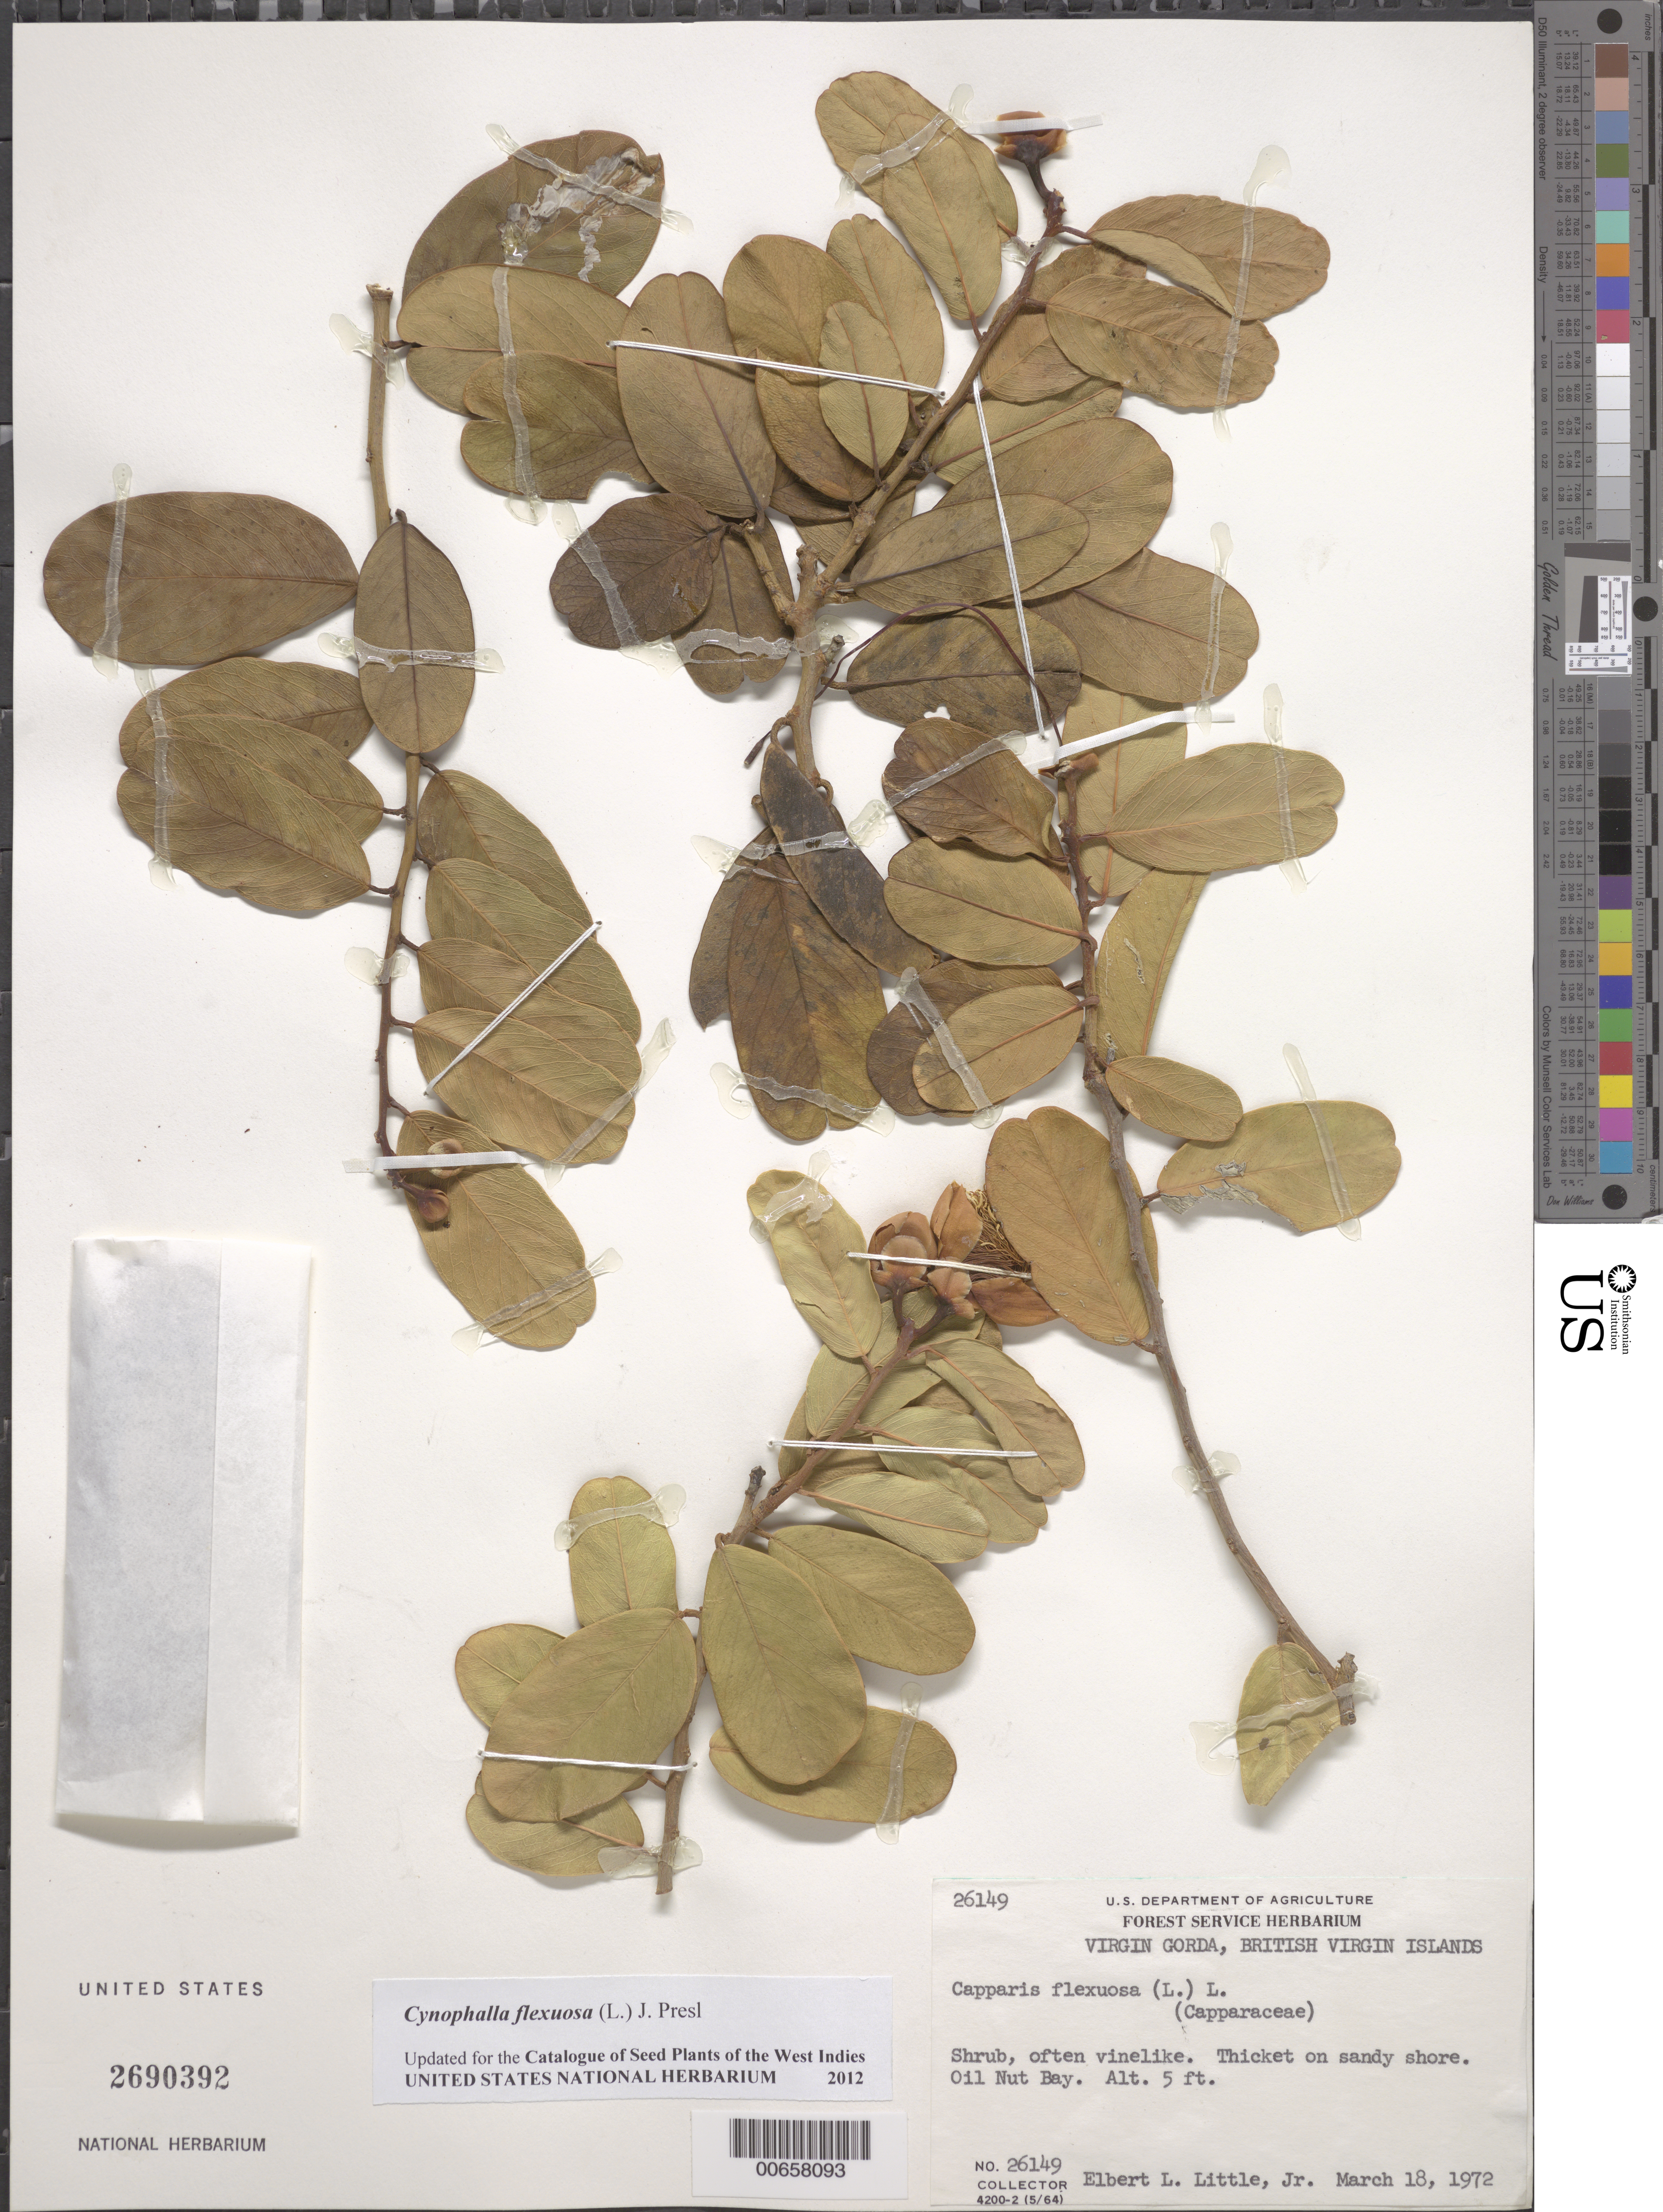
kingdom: Plantae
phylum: Tracheophyta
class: Magnoliopsida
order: Brassicales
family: Capparaceae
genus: Capparis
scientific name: Capparis flexuosa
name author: (L.) L.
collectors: E. L. Little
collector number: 26149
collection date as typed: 18 Mar 1972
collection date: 1972-03-18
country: British Virgin Islands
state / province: Virgin Gorda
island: Virgin Gorda Island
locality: Oil Nut Bay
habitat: Thicket on sandy shore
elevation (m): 2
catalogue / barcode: US 2690392